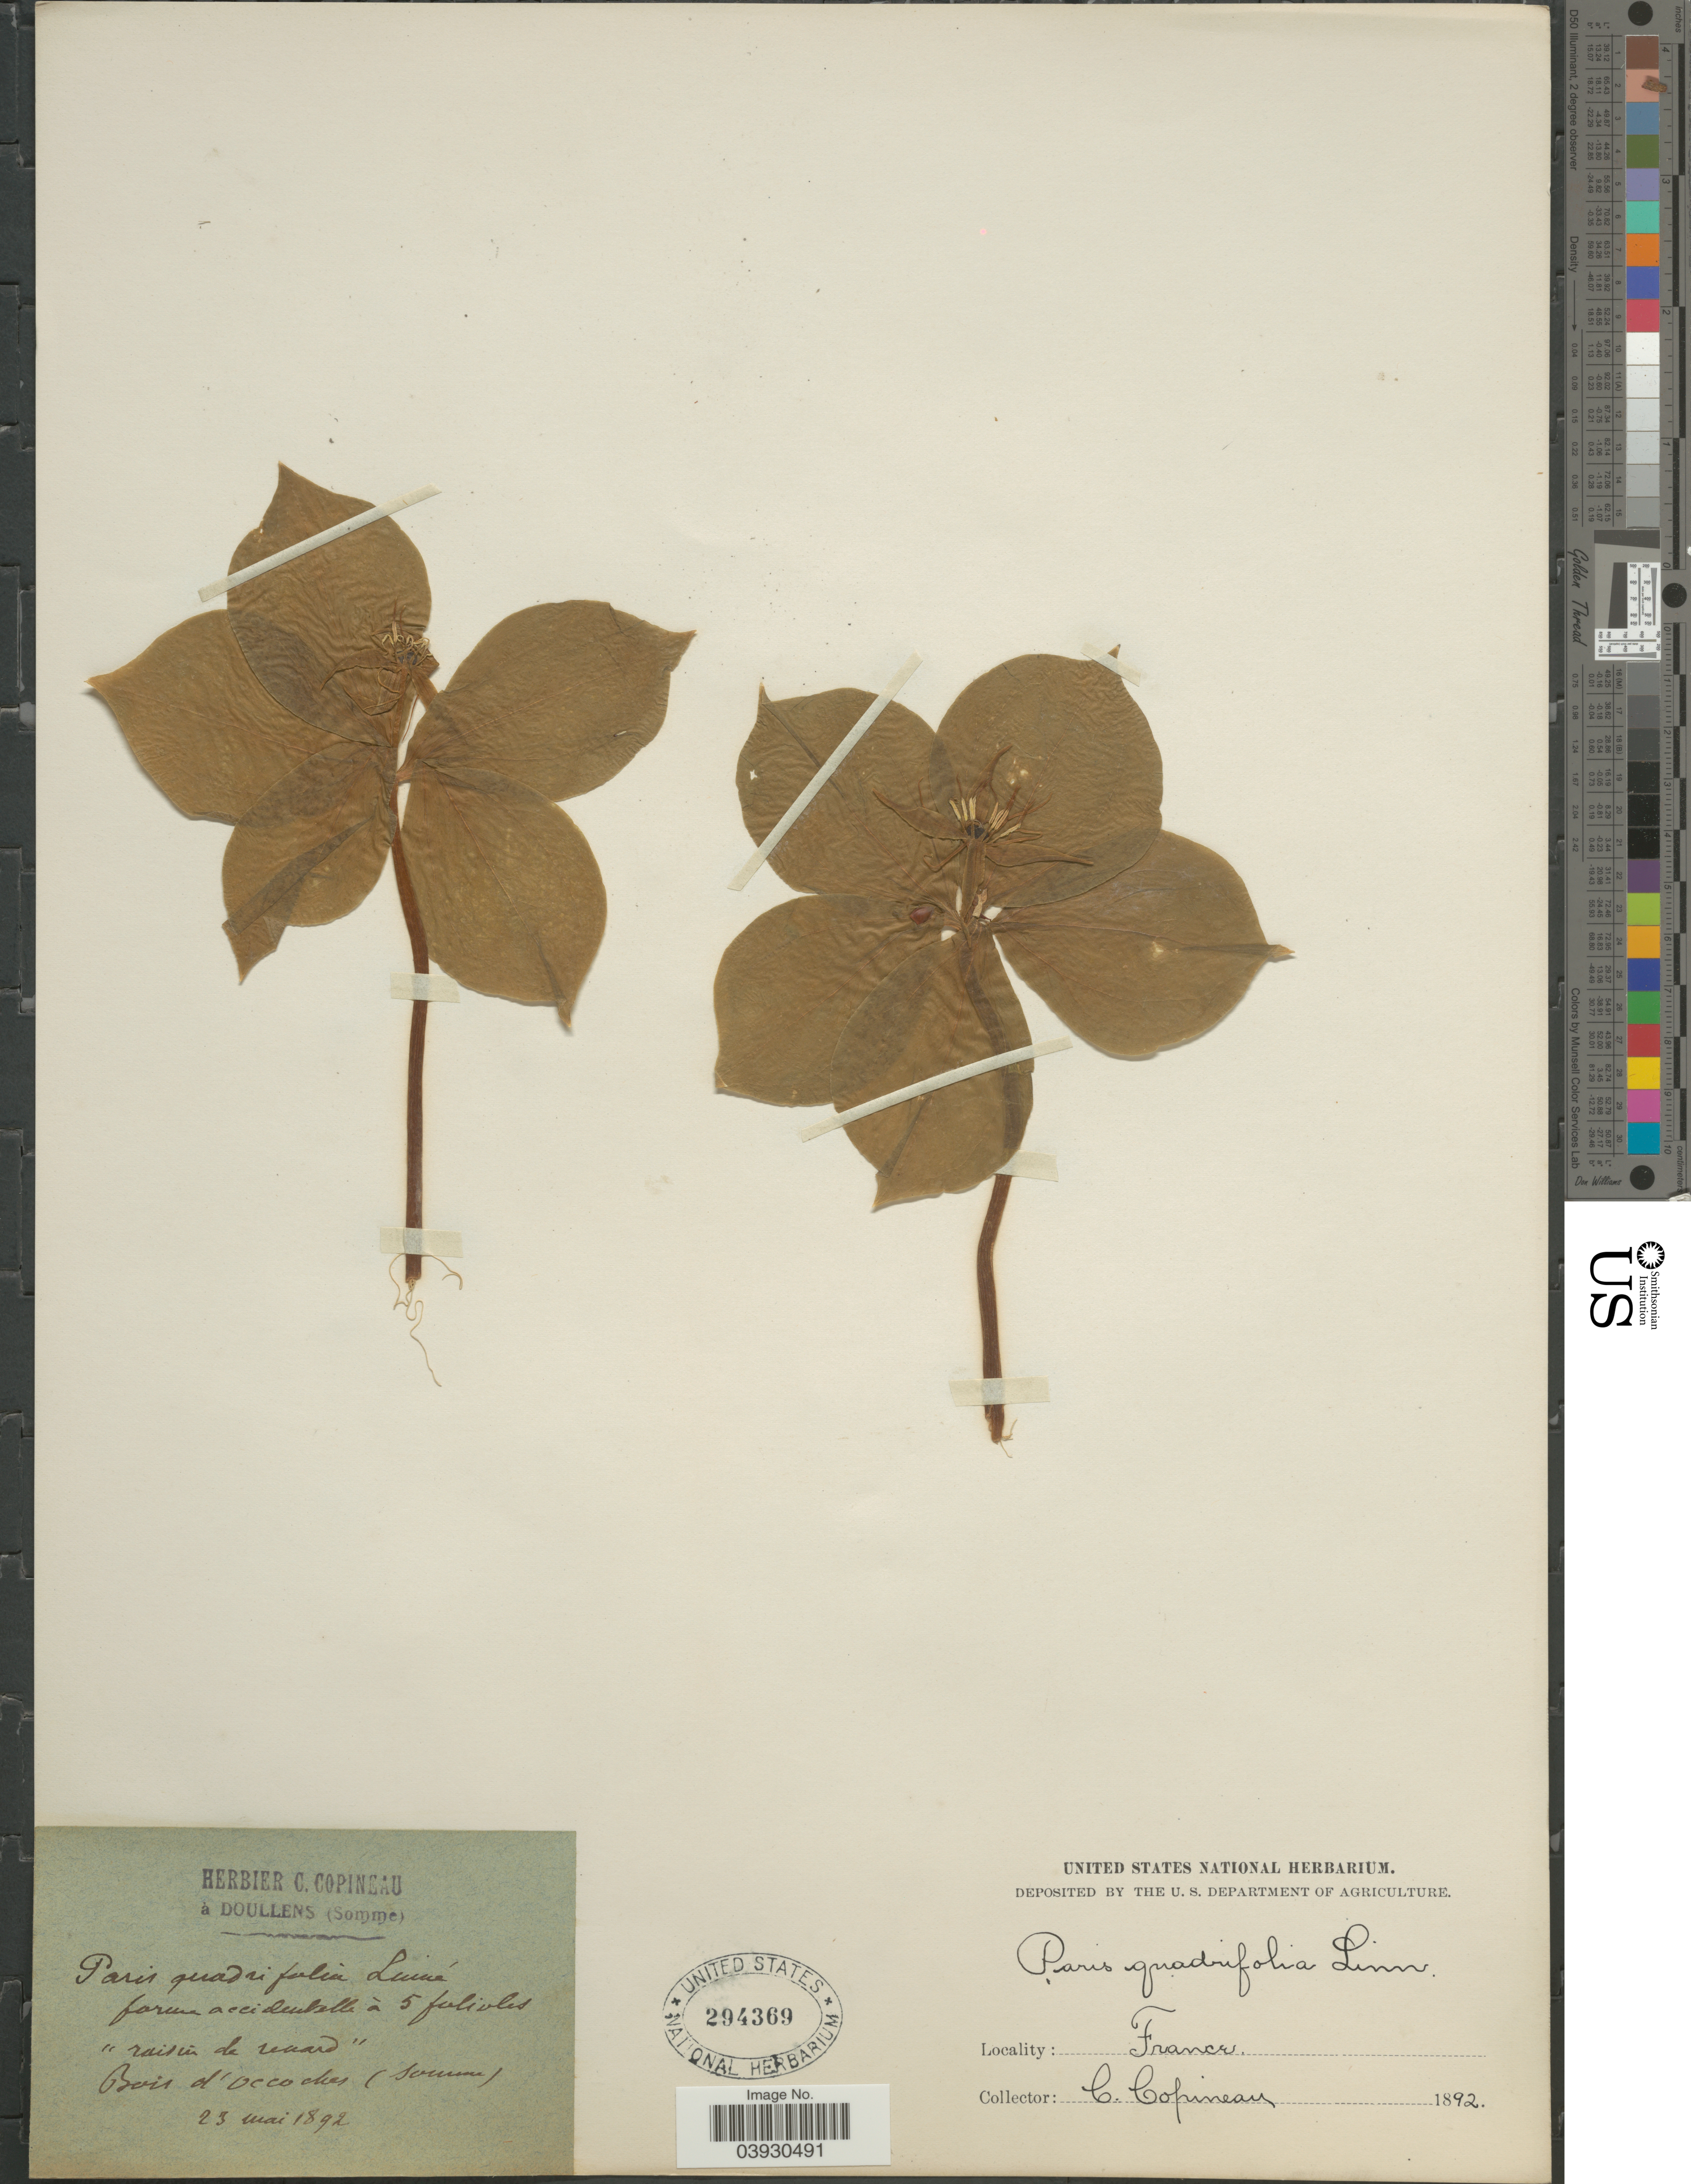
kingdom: Plantae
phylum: Tracheophyta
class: Liliopsida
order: Liliales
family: Melanthiaceae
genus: Paris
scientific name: Paris quadrifolia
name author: L.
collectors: C. Copineau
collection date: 1892-05-23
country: France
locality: Bois d'Occoches (Somme).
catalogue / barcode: US 294369